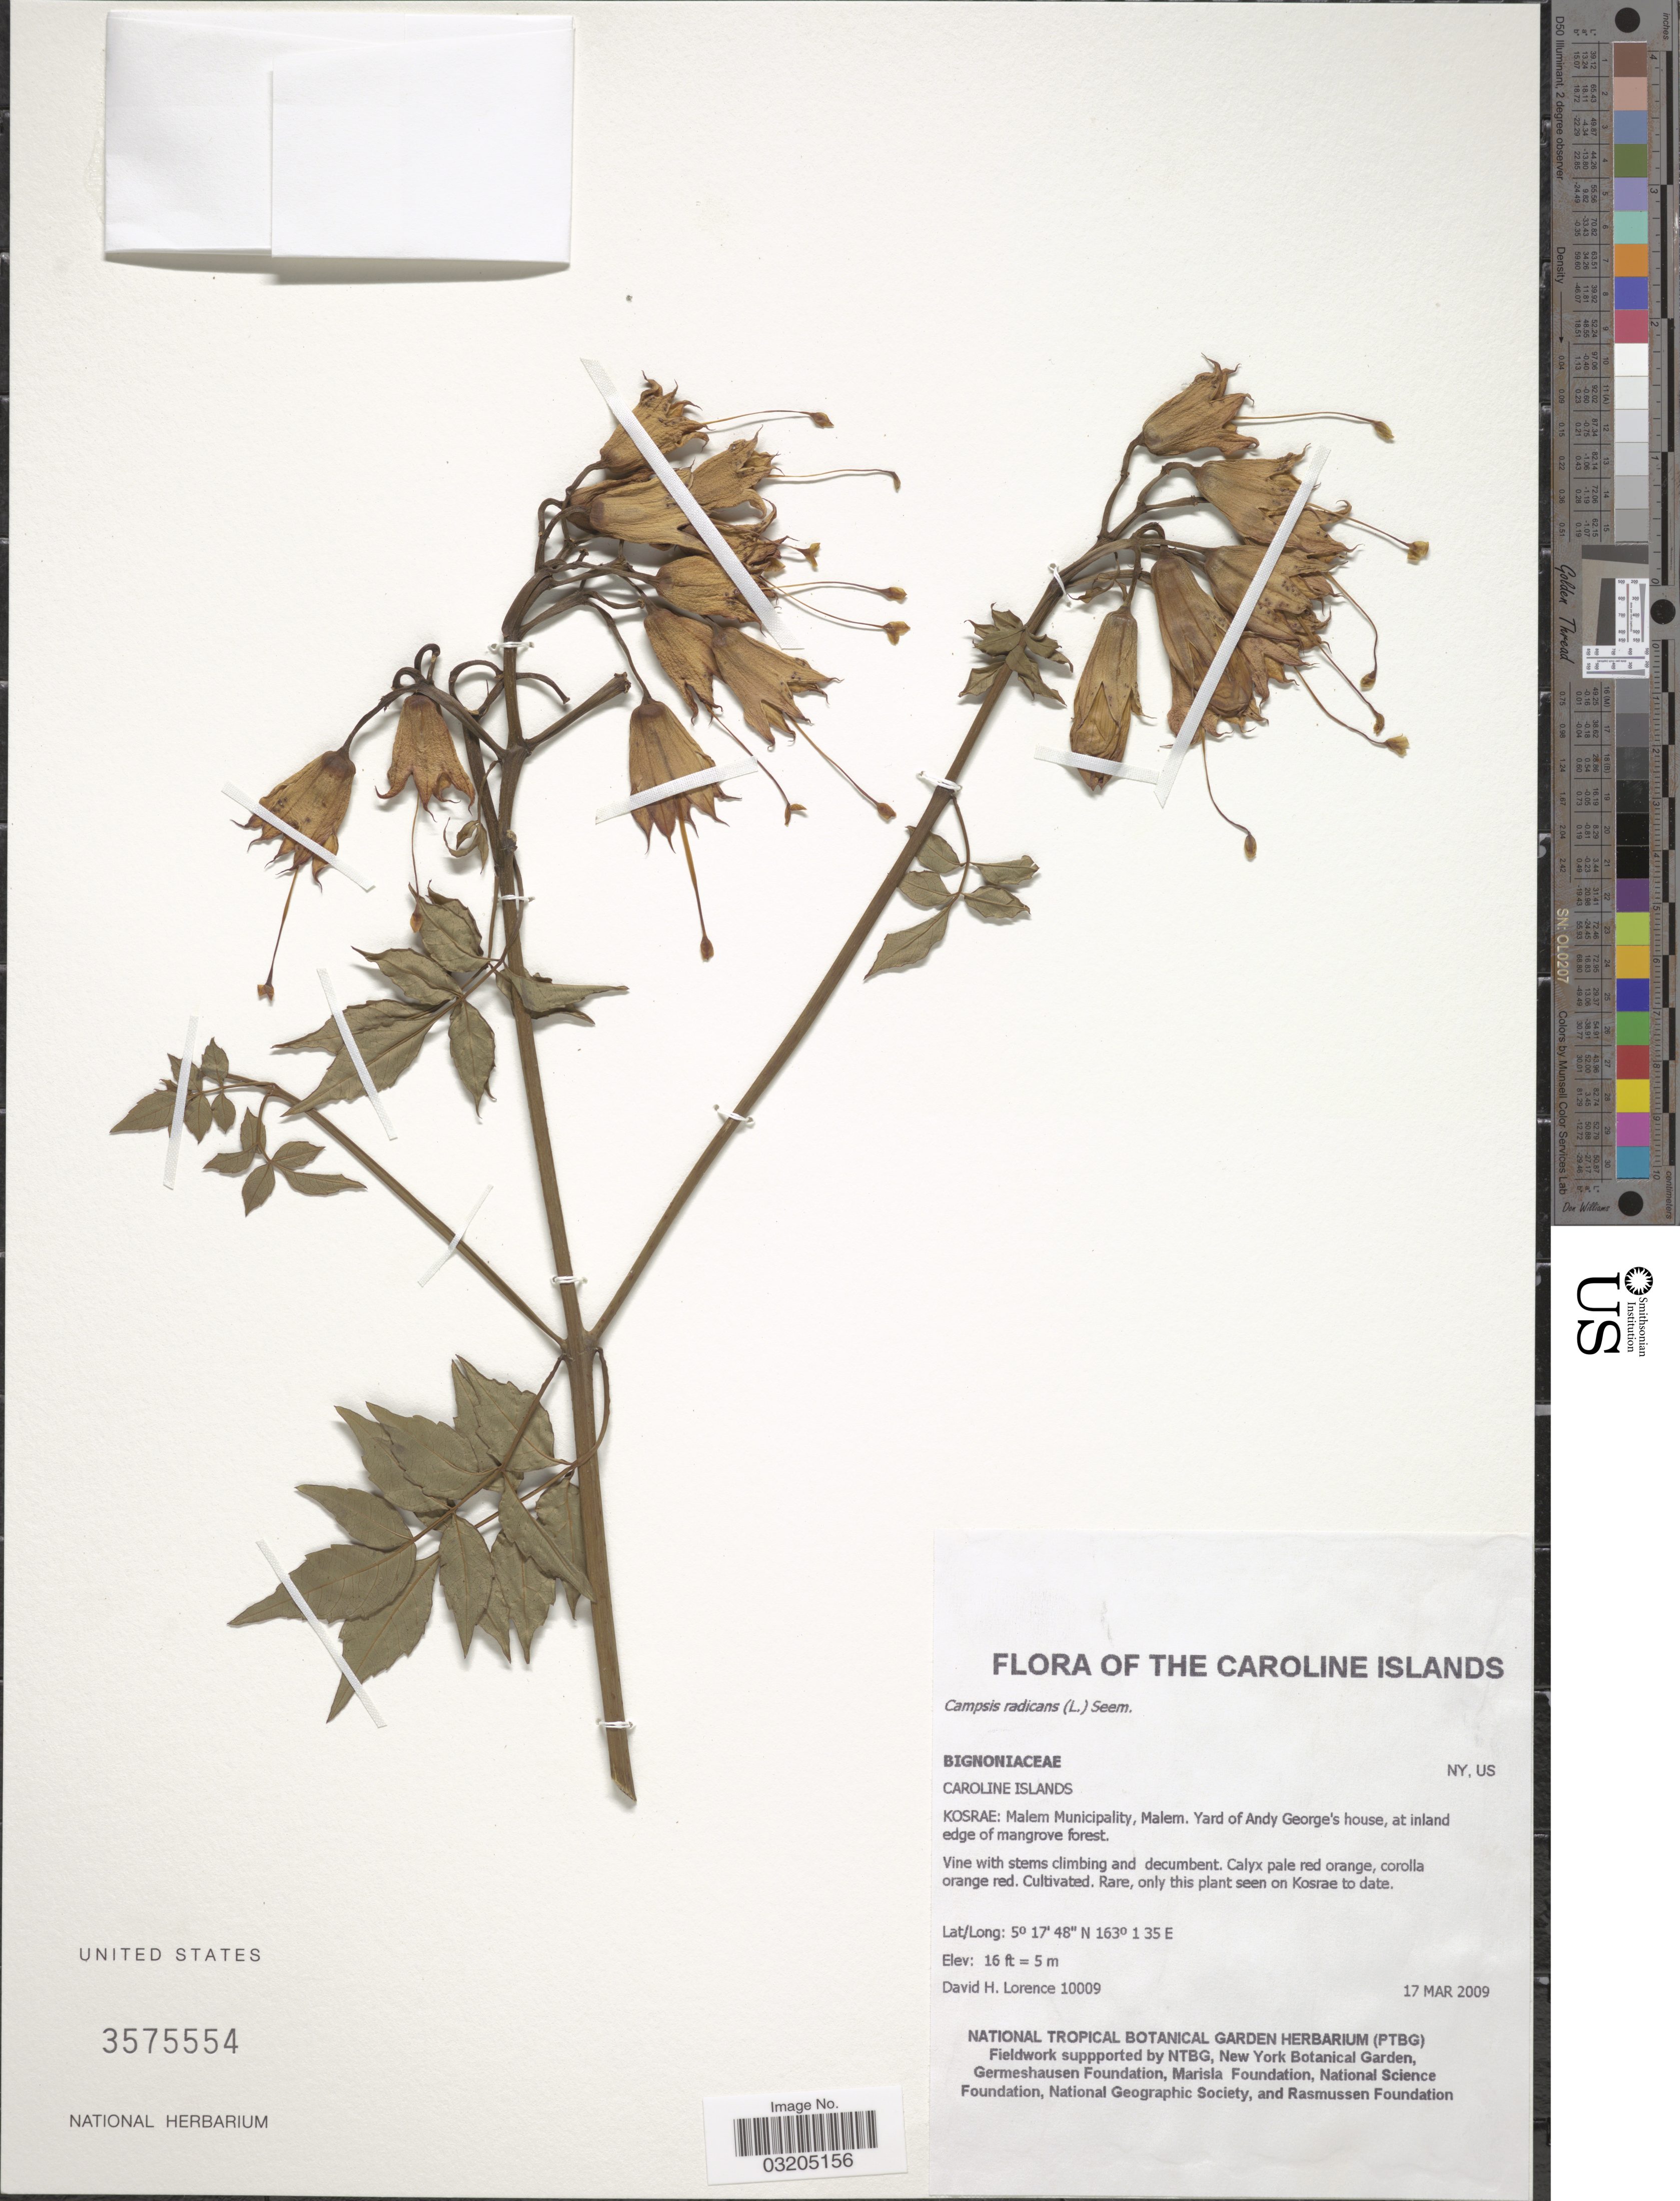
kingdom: Plantae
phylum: Tracheophyta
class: Magnoliopsida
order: Lamiales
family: Bignoniaceae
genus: Campsis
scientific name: Campsis radicans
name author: (L.) Seem.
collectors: D. Lorence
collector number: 10009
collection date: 2009-03-17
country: Micronesia, Federated States of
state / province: Kosrae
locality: The Caroline Islands. Kosrae: Malem Municipality, Malem. Yard of Andy George's house, at inland edge of mangrove forest.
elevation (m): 5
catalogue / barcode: US 3575554